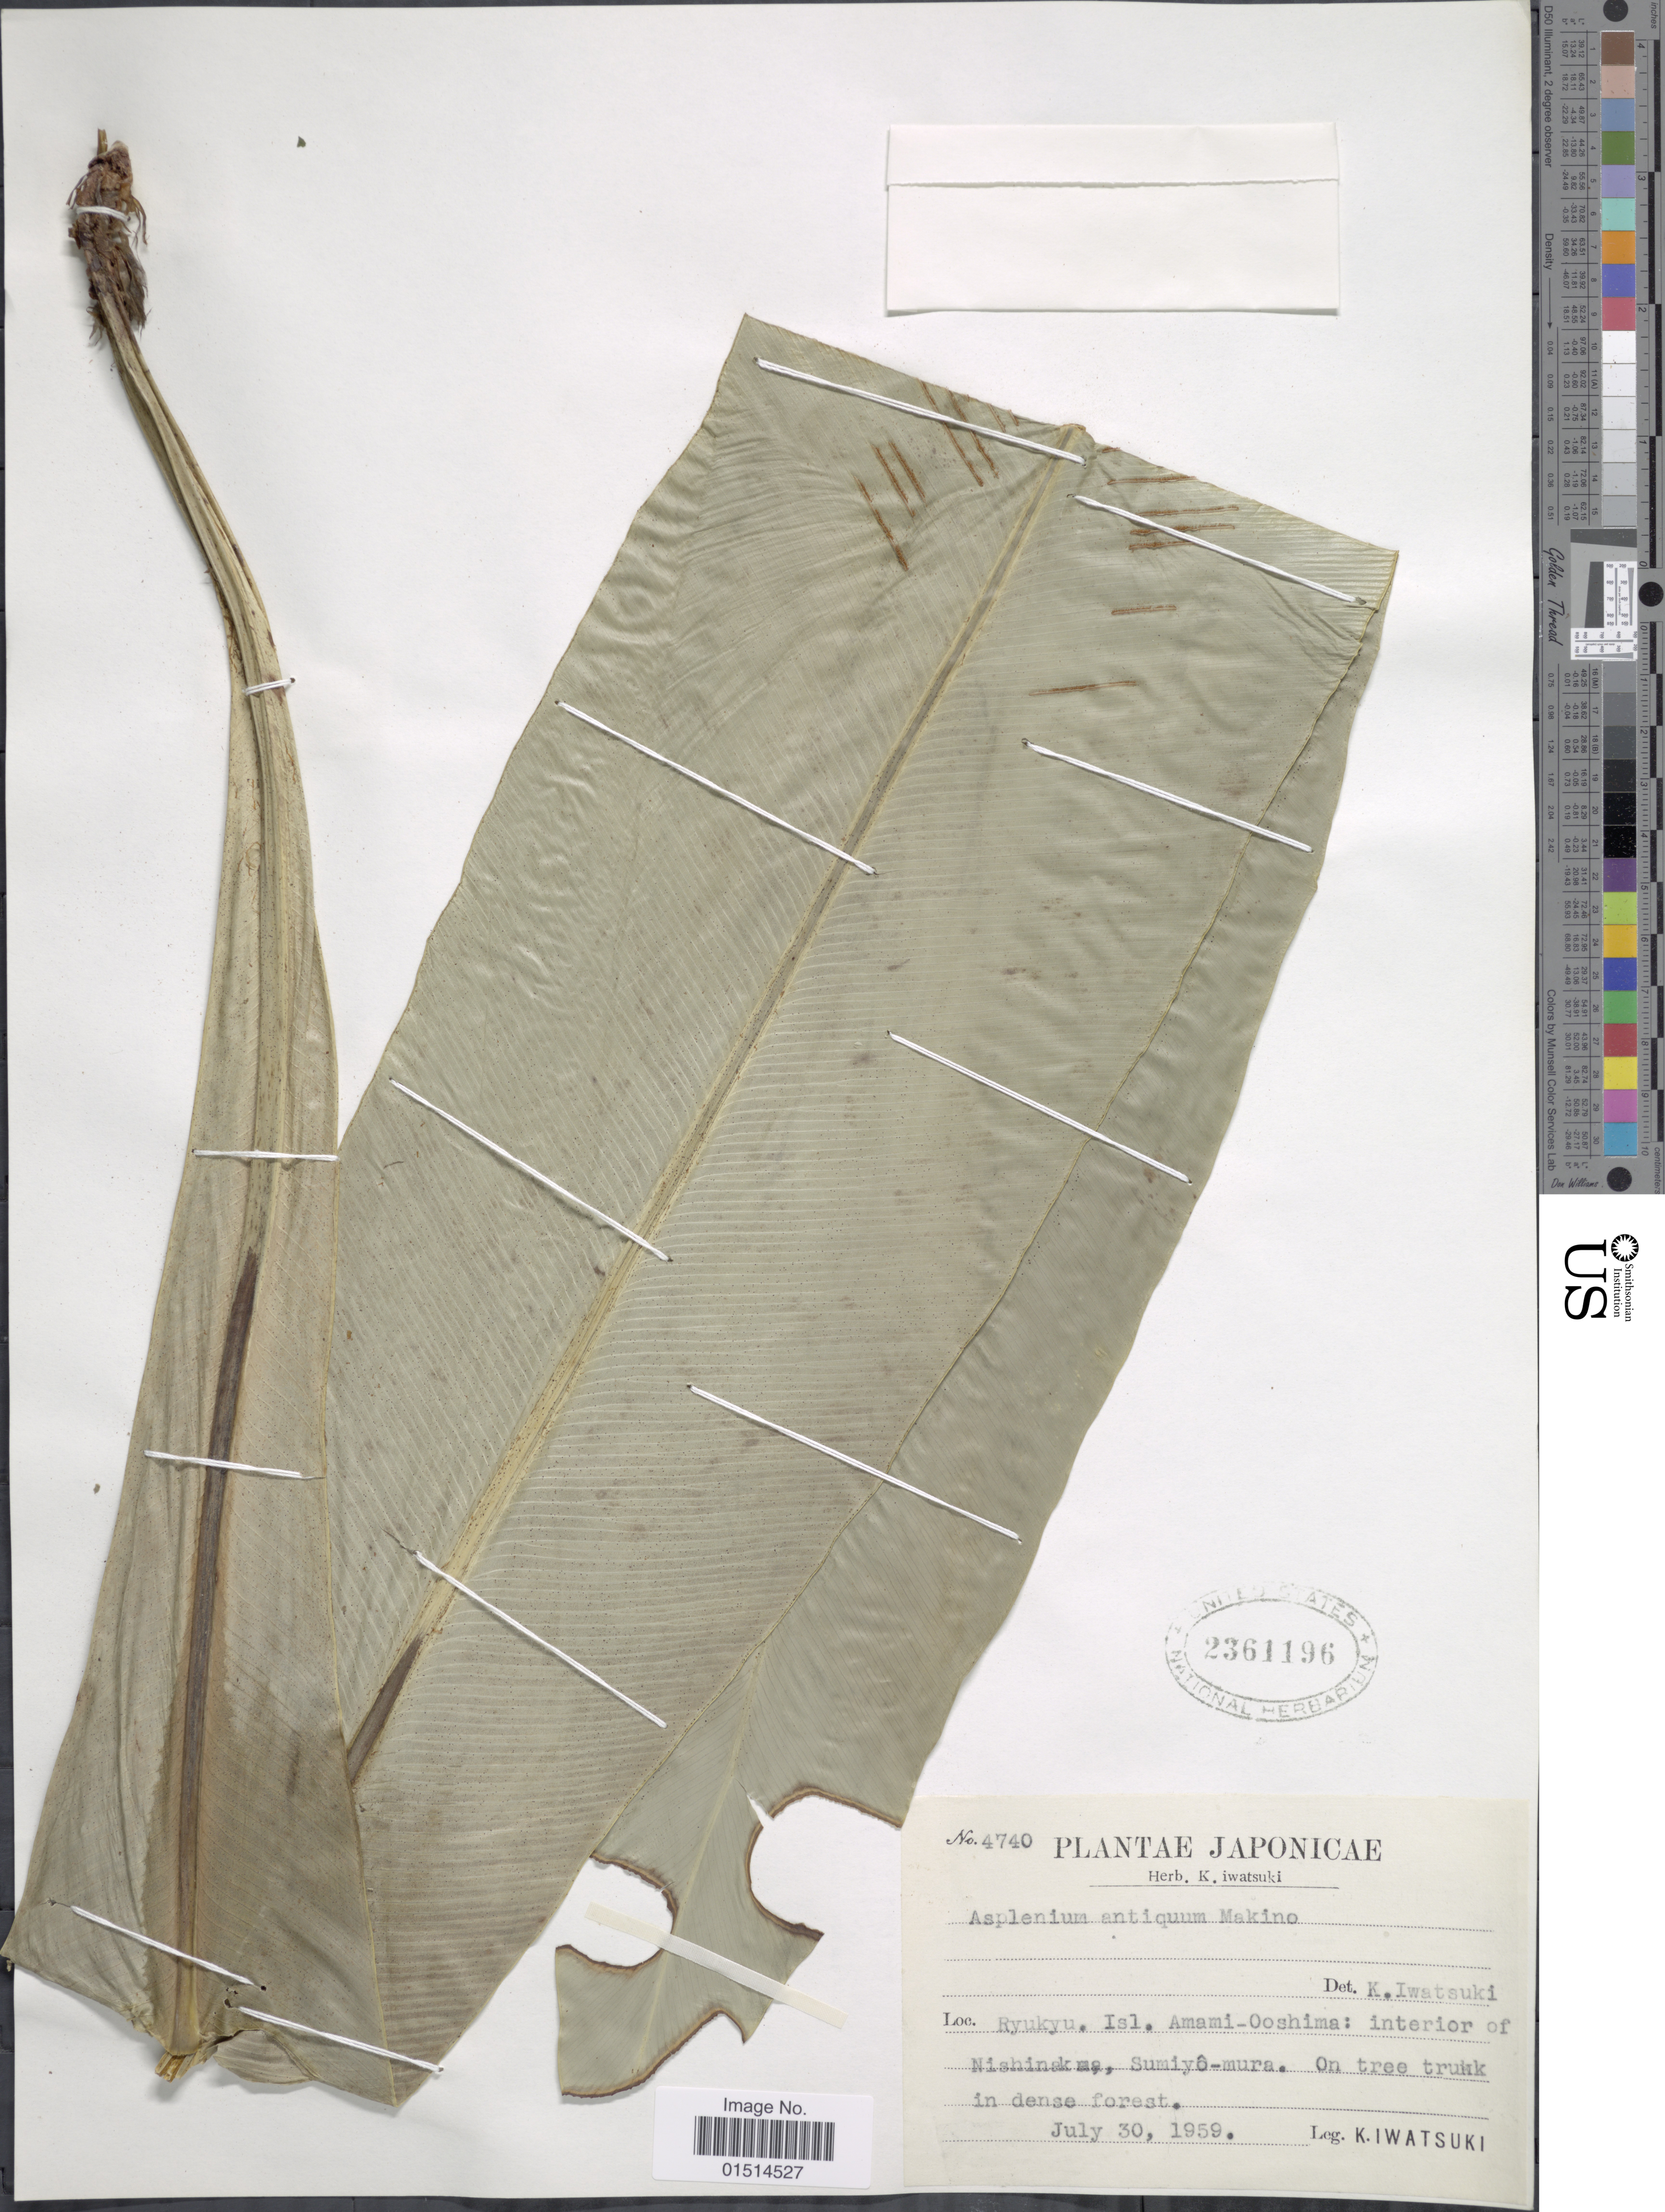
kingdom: Plantae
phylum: Tracheophyta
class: Polypodiopsida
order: Polypodiales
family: Aspleniaceae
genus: Asplenium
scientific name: Asplenium antiquum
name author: Makino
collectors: K. Iwatsuki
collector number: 4740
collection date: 1959-07-30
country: Japan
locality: Ryukyu. Isl. Amami-Ooshima: interior of Nishinakma, Sumiyo-mura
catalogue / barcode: US 2361196